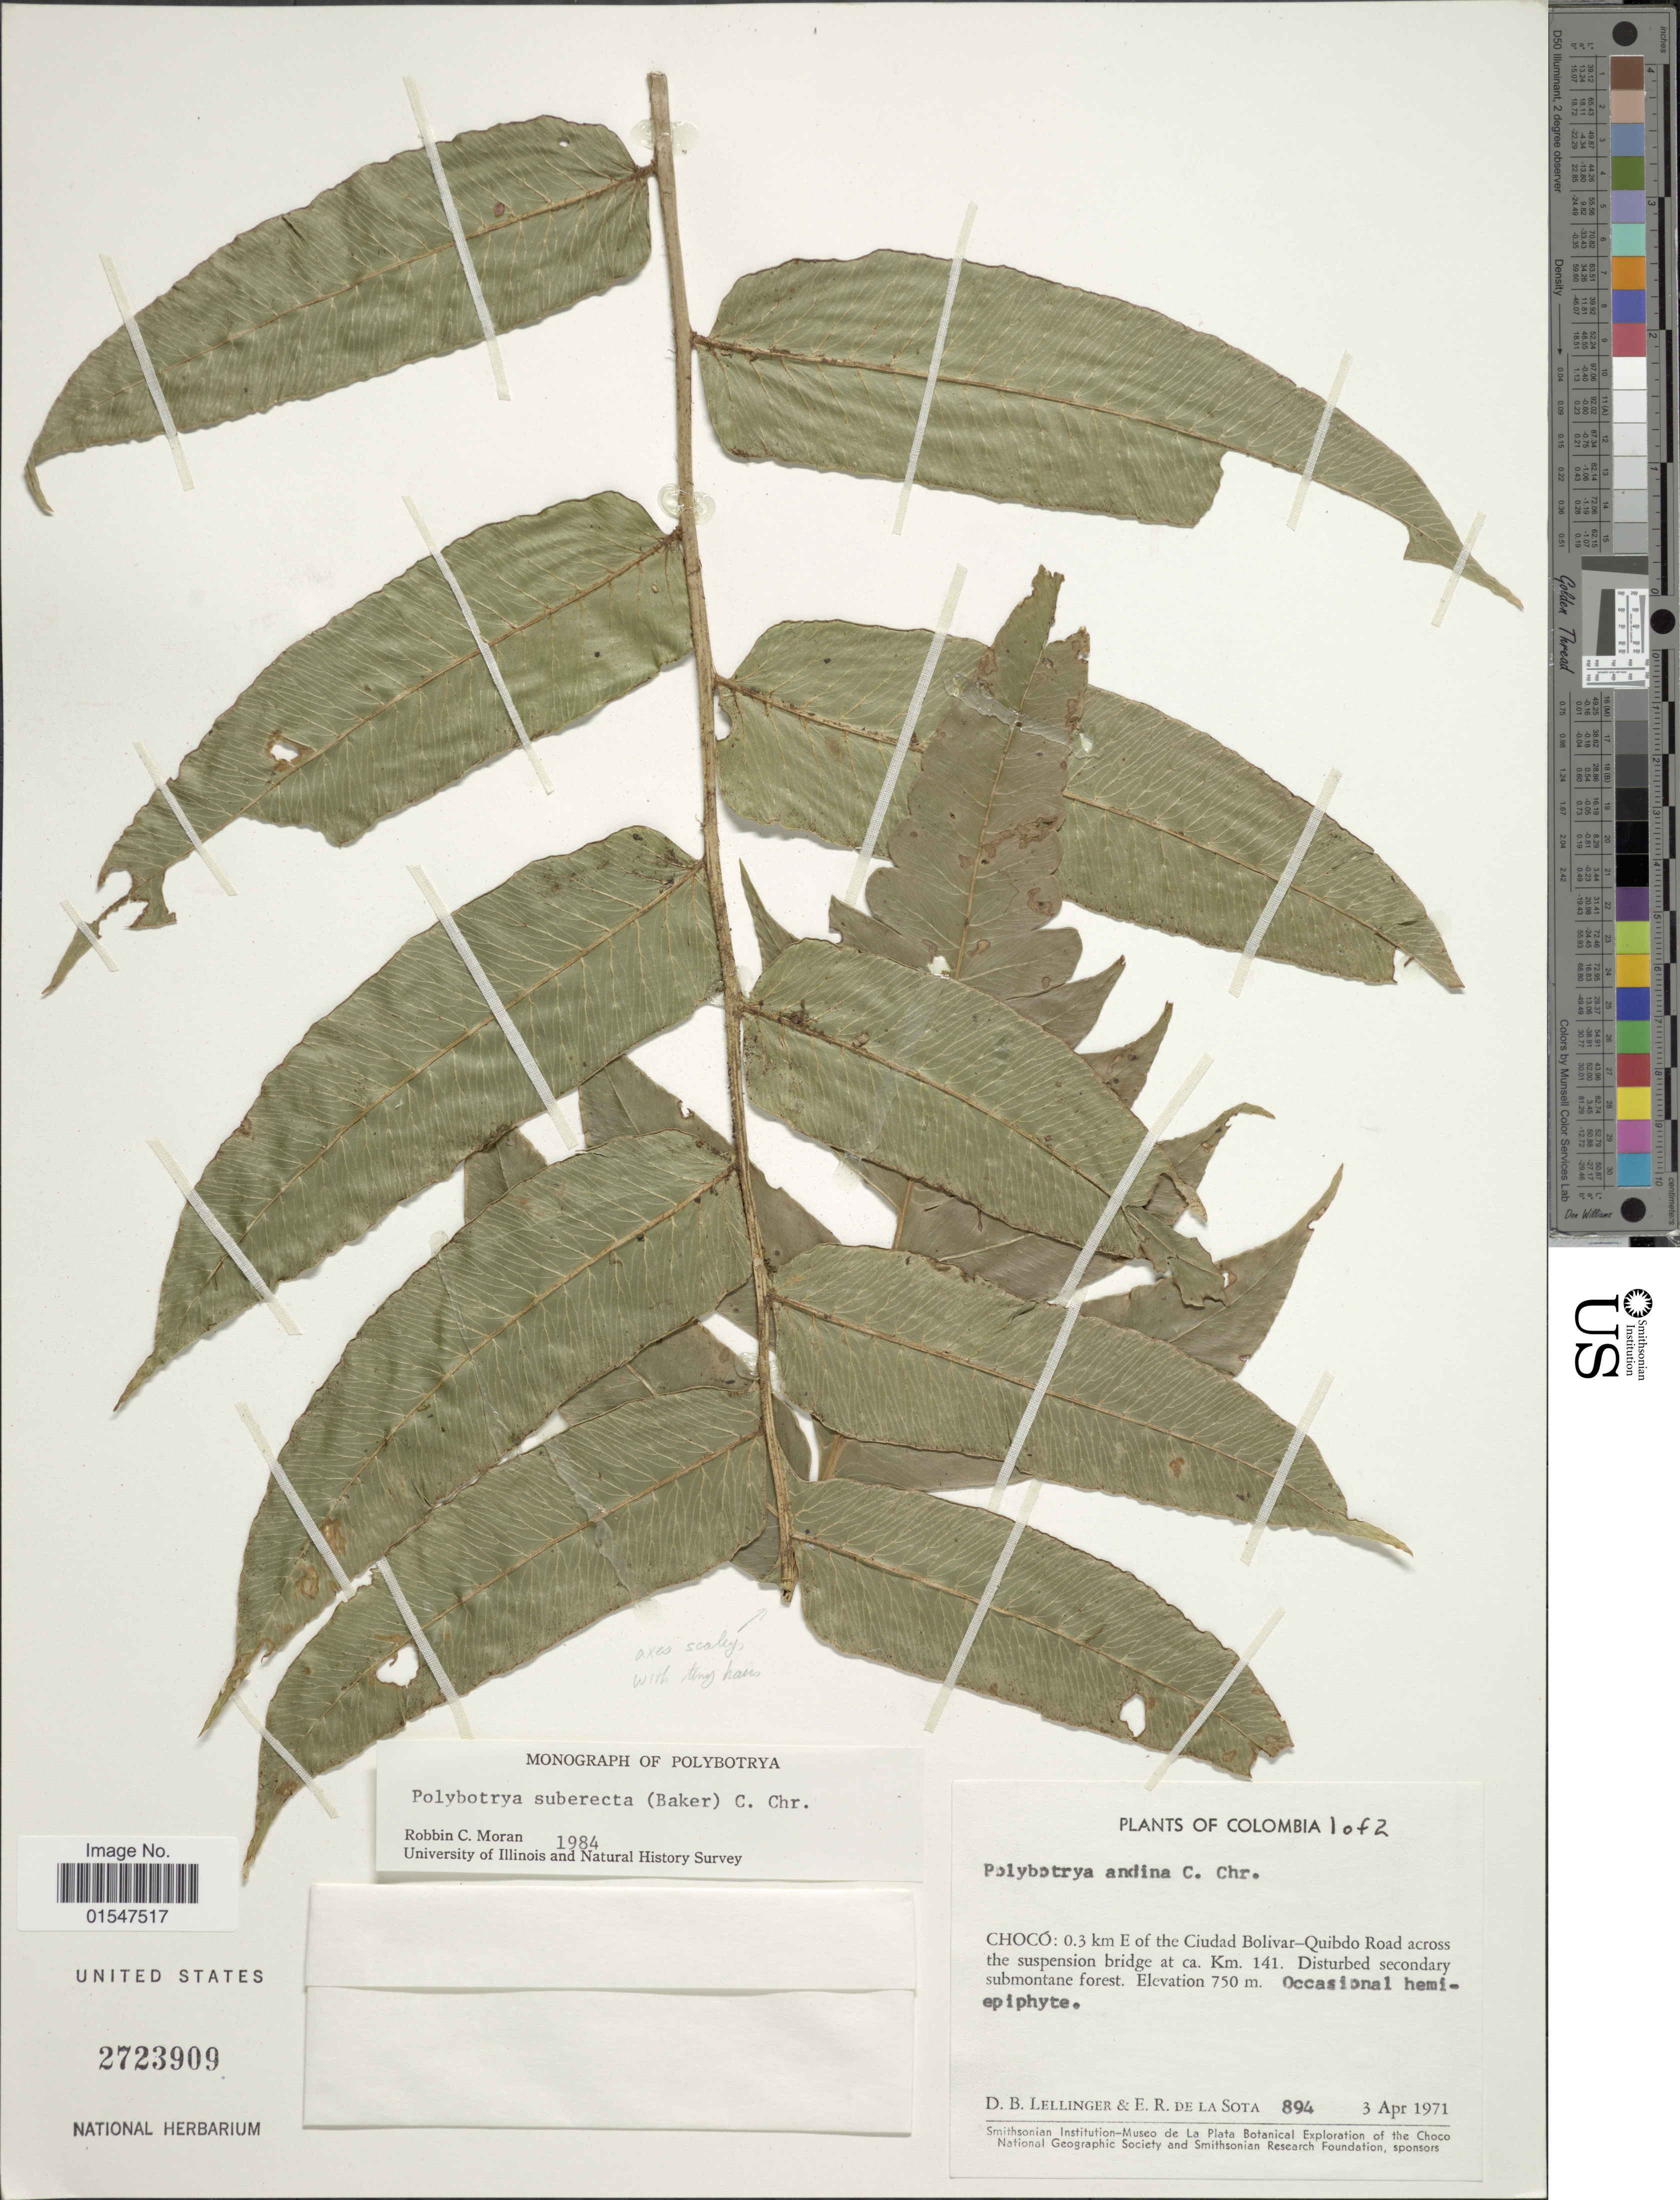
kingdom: Plantae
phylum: Tracheophyta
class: Polypodiopsida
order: Polypodiales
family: Dryopteridaceae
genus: Polybotrya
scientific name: Polybotrya suberecta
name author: (Baker) C. Chr.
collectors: D. B. Lellinger & E. R. de la Sota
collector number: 894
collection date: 1971-04-03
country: Colombia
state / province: Chocó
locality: Colombia, 0.3 km E of the Ciudad Bolivar- Quibdo Road across the suspension bridge at ca. Km. 141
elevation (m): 750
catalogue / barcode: US 2723909